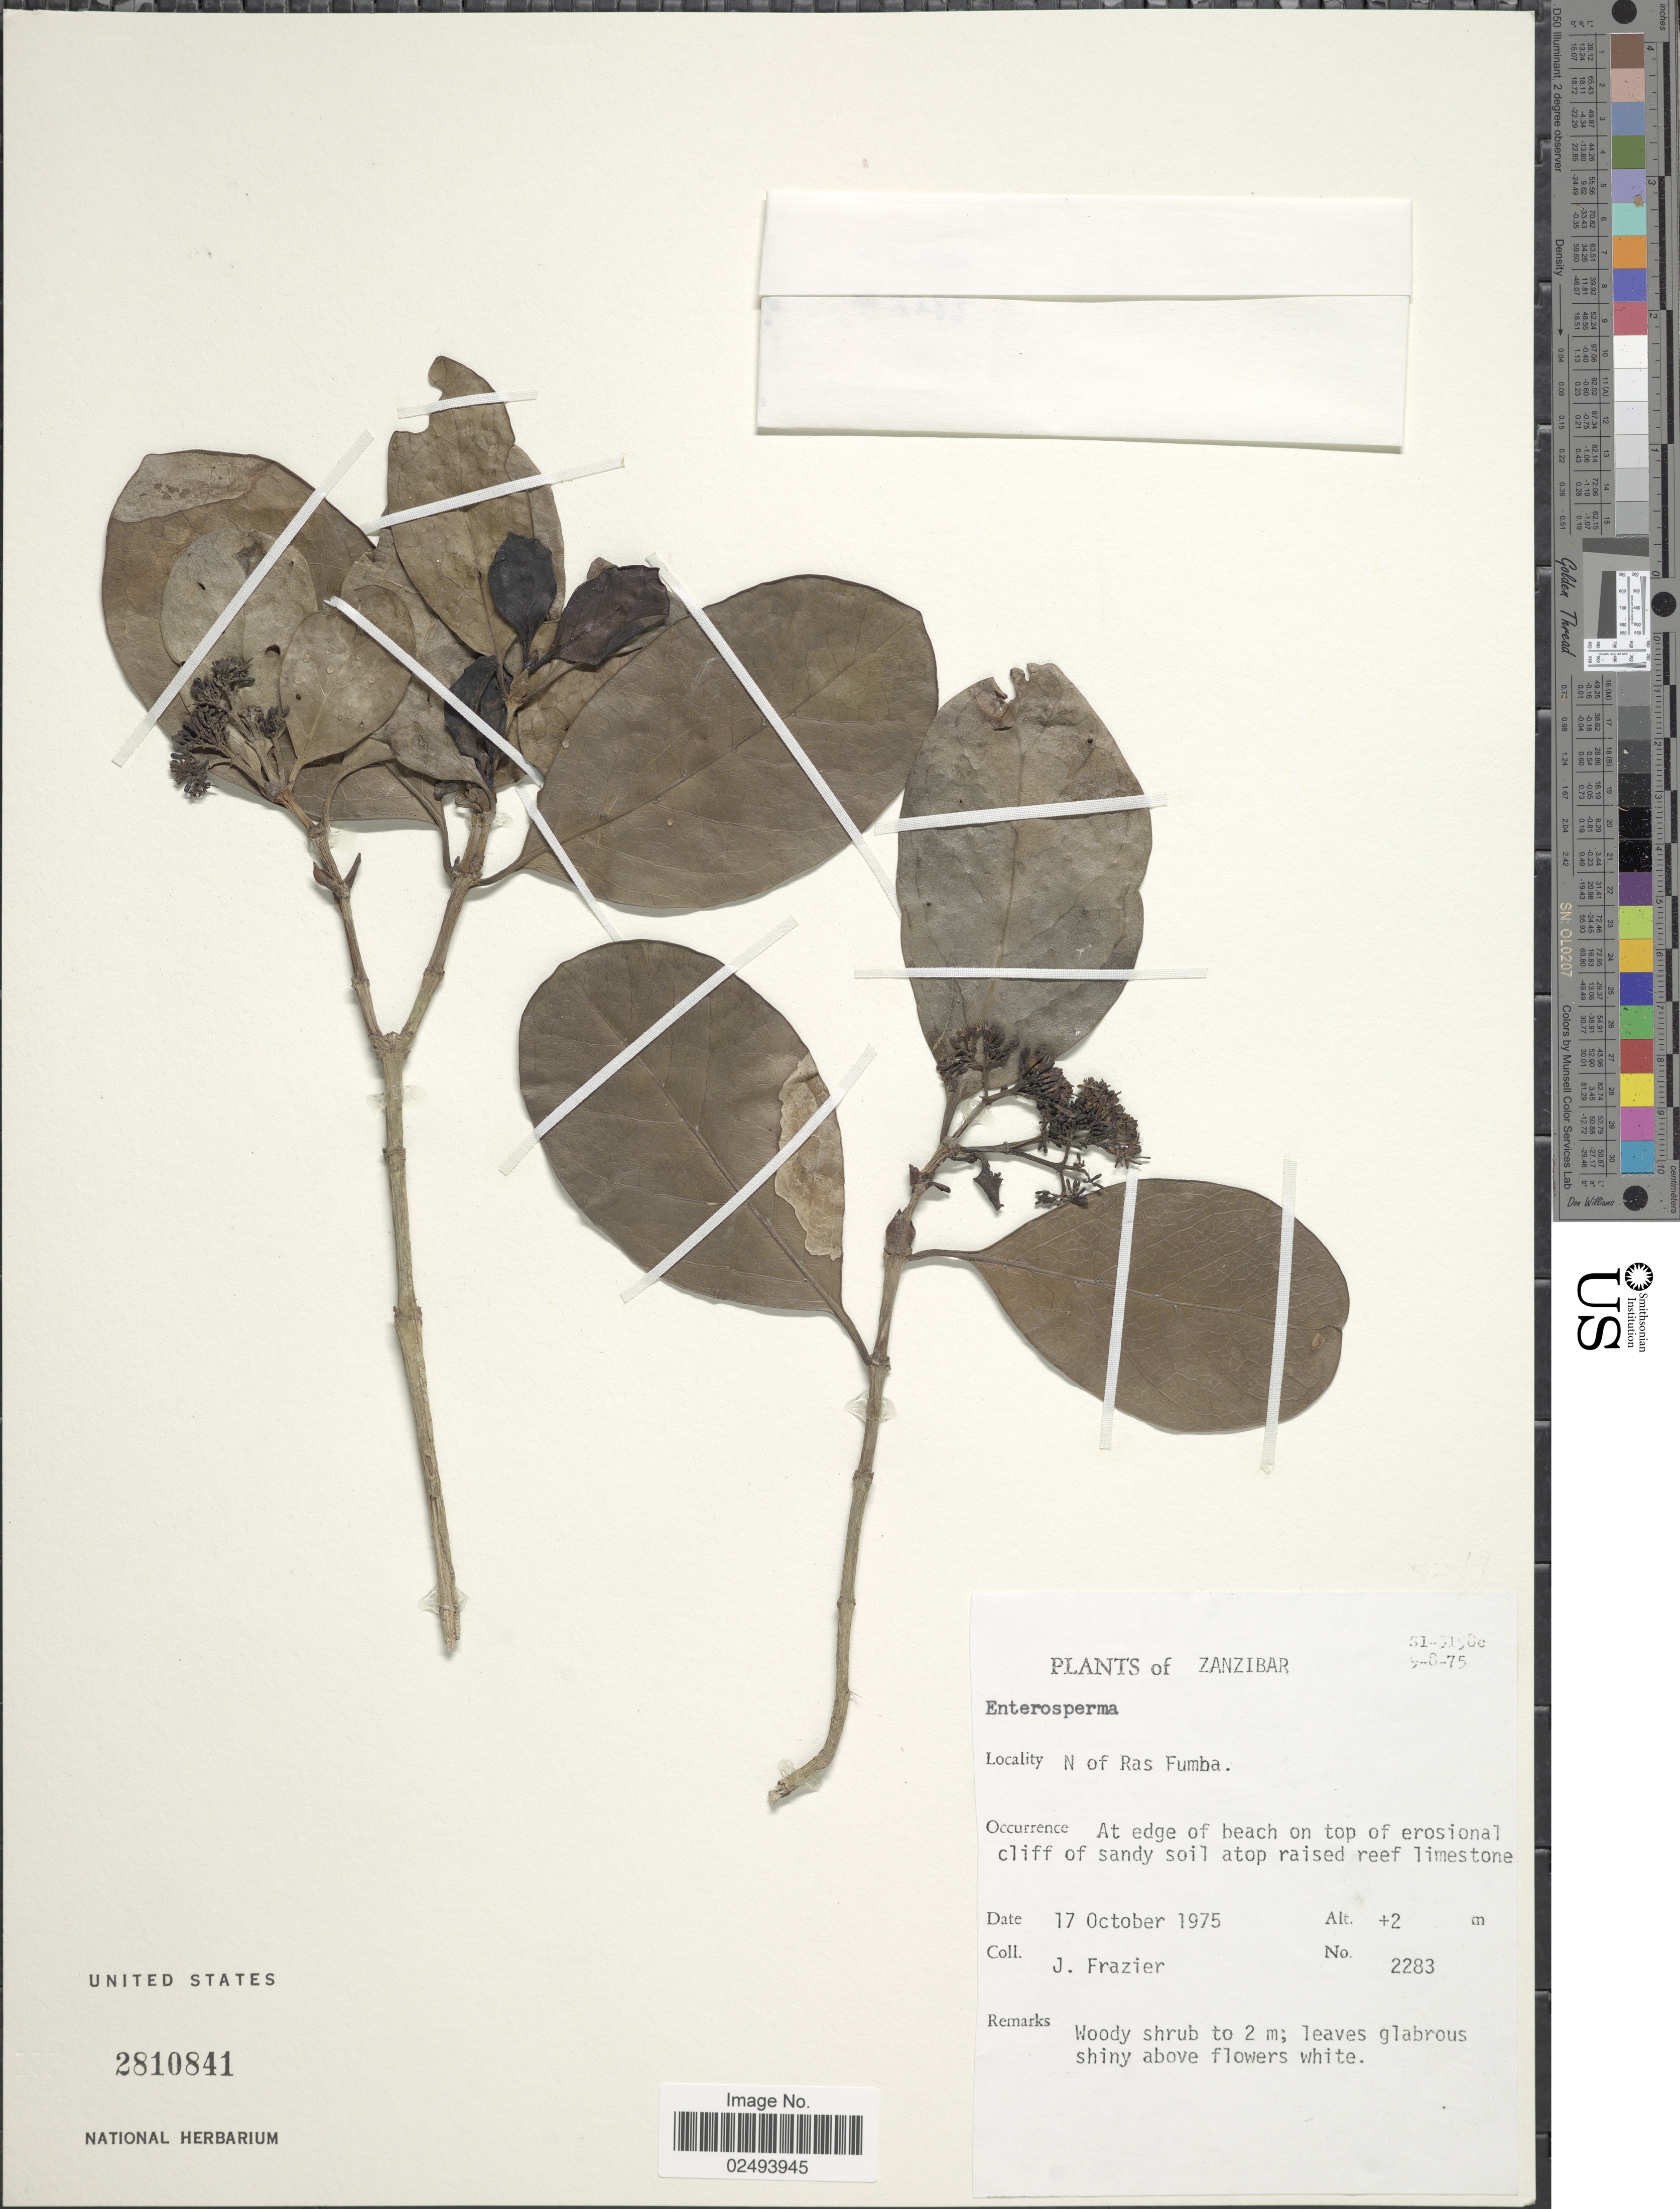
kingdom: Plantae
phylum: Tracheophyta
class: Magnoliopsida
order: Gentianales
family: Rubiaceae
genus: Coptosperma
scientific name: Coptosperma sp.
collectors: J. Frazier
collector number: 2283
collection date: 1975-10-17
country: Tanzania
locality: N of Ras Fumba. At edge of beach on top of erosional cliff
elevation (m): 2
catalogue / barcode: US 2810841